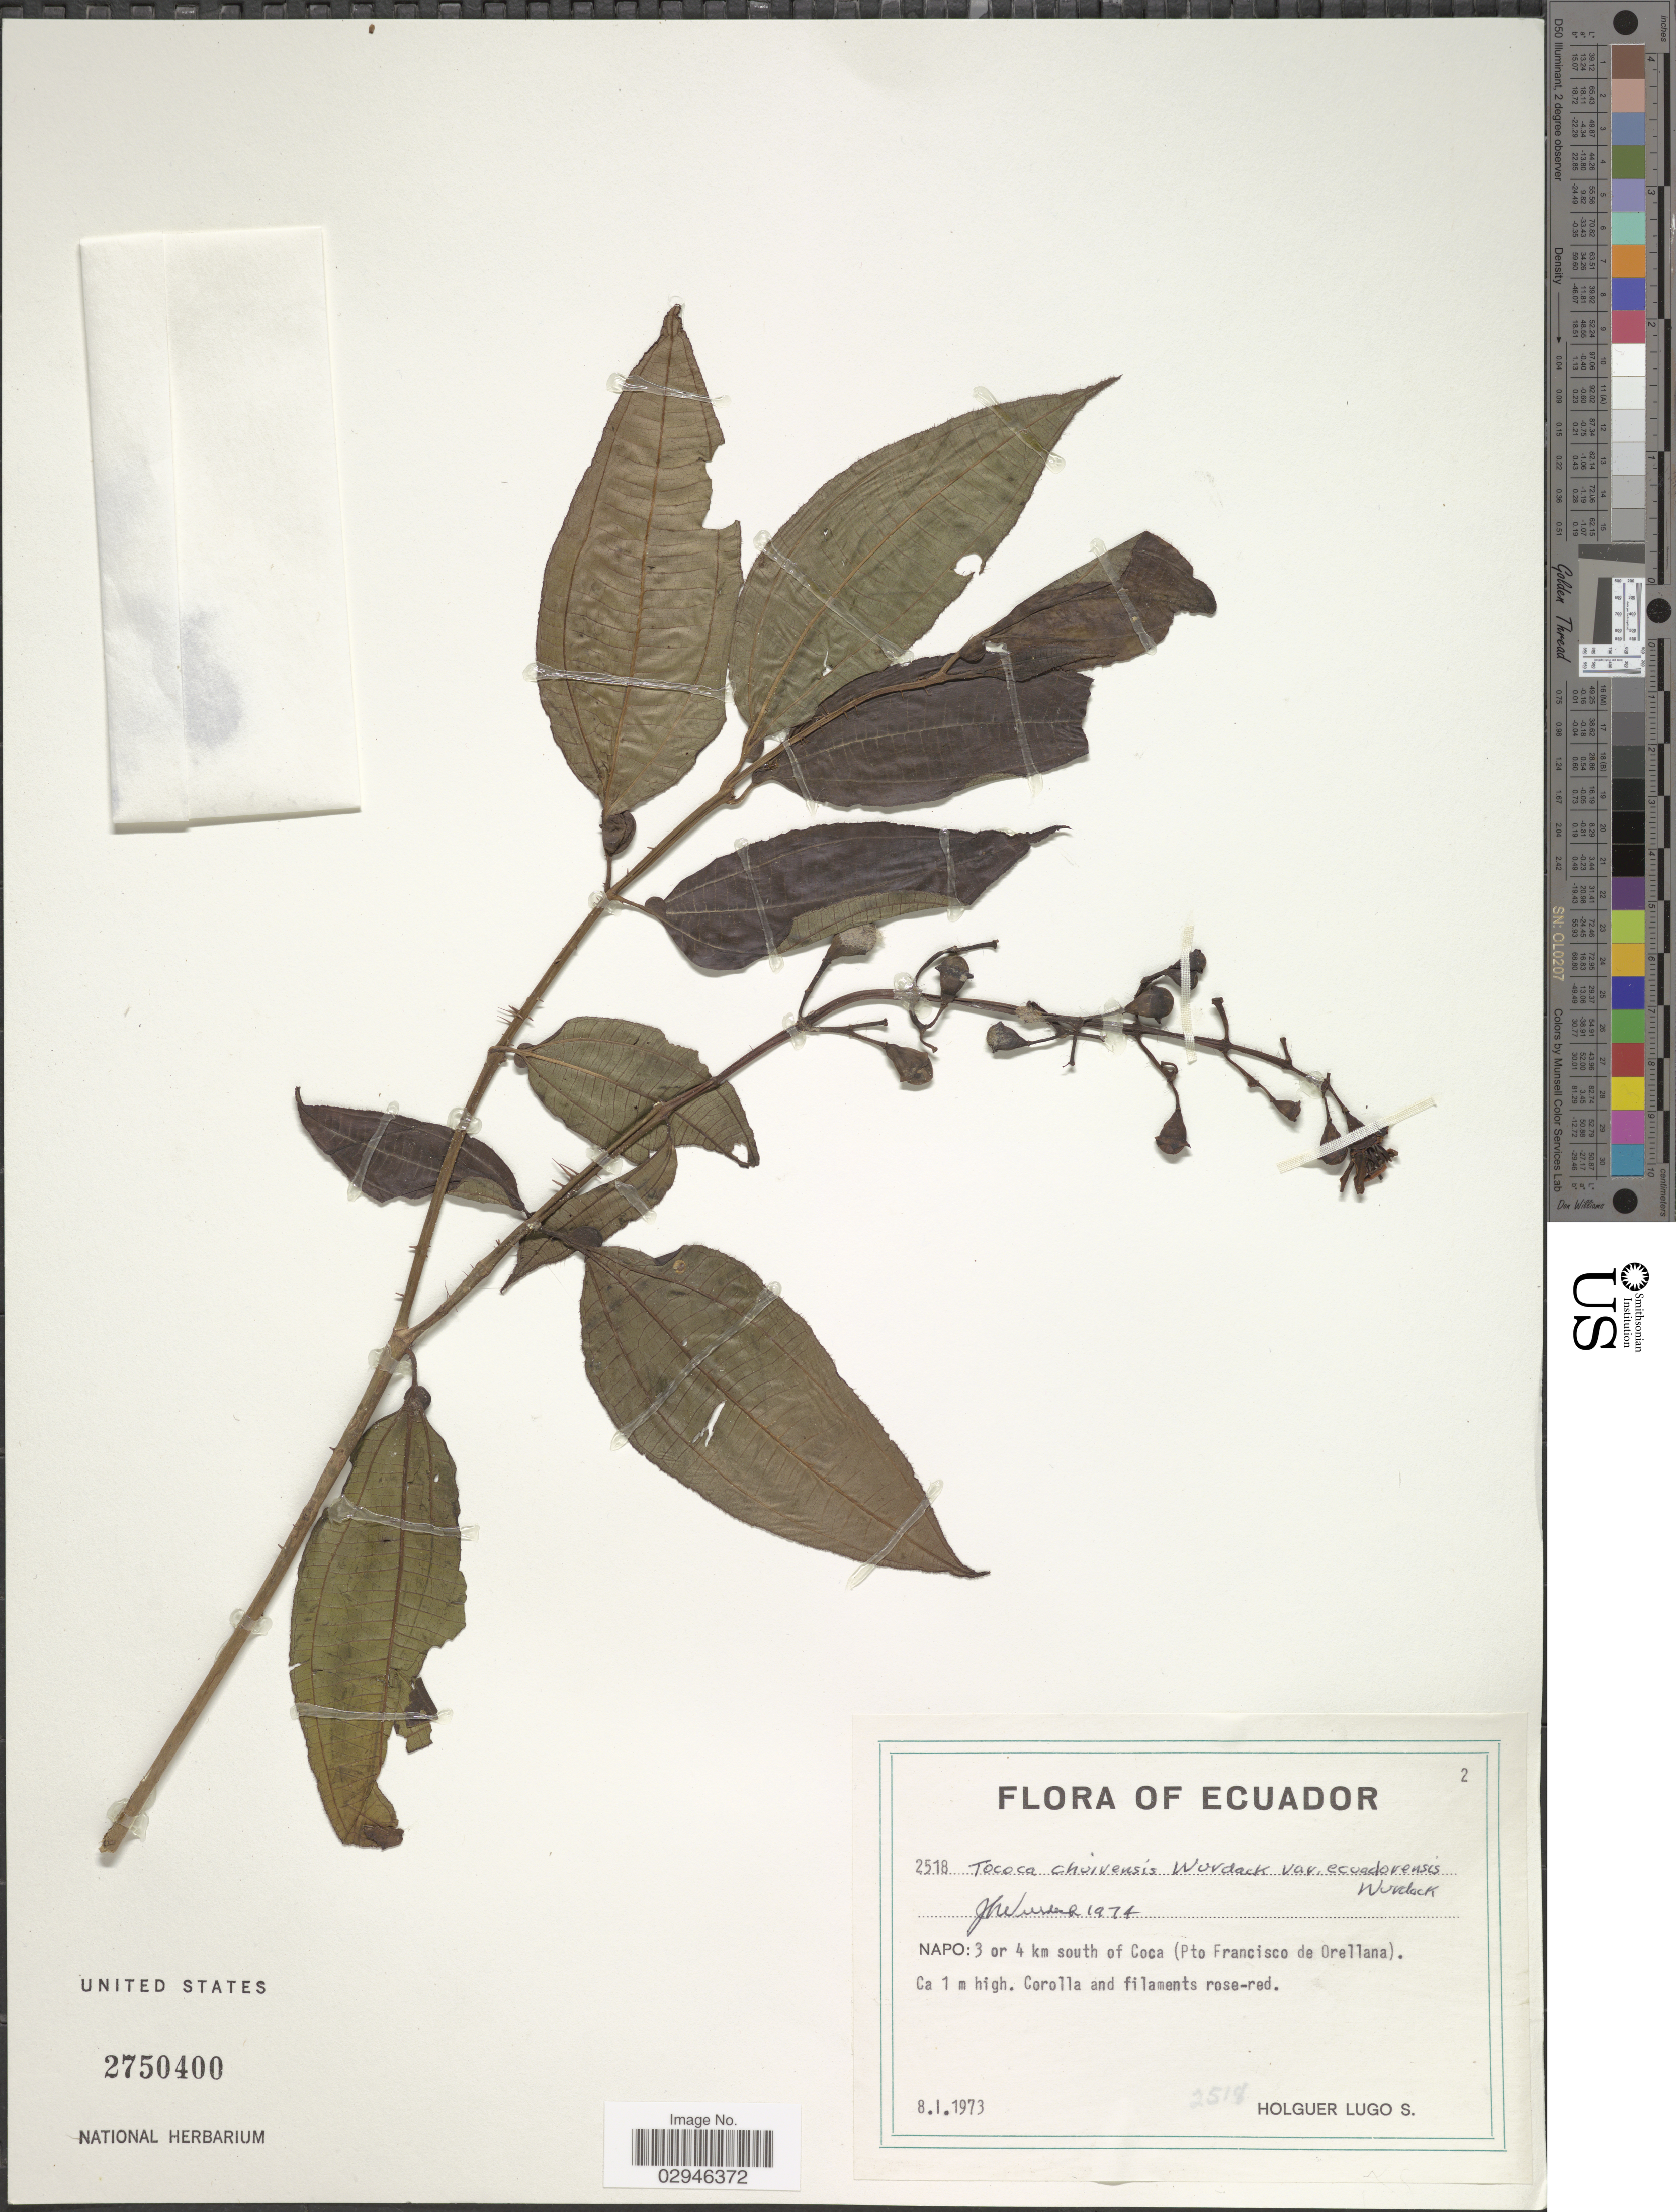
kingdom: Plantae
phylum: Tracheophyta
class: Magnoliopsida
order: Myrtales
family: Melastomataceae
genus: Tococa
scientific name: Tococa chuivensis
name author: Wurdack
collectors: H. Lugo S.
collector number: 2518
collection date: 1973-01-08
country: Ecuador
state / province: Napo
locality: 3 or 4 km south of Coca (Pto Francisco de Orellana).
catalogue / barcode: US 3750400